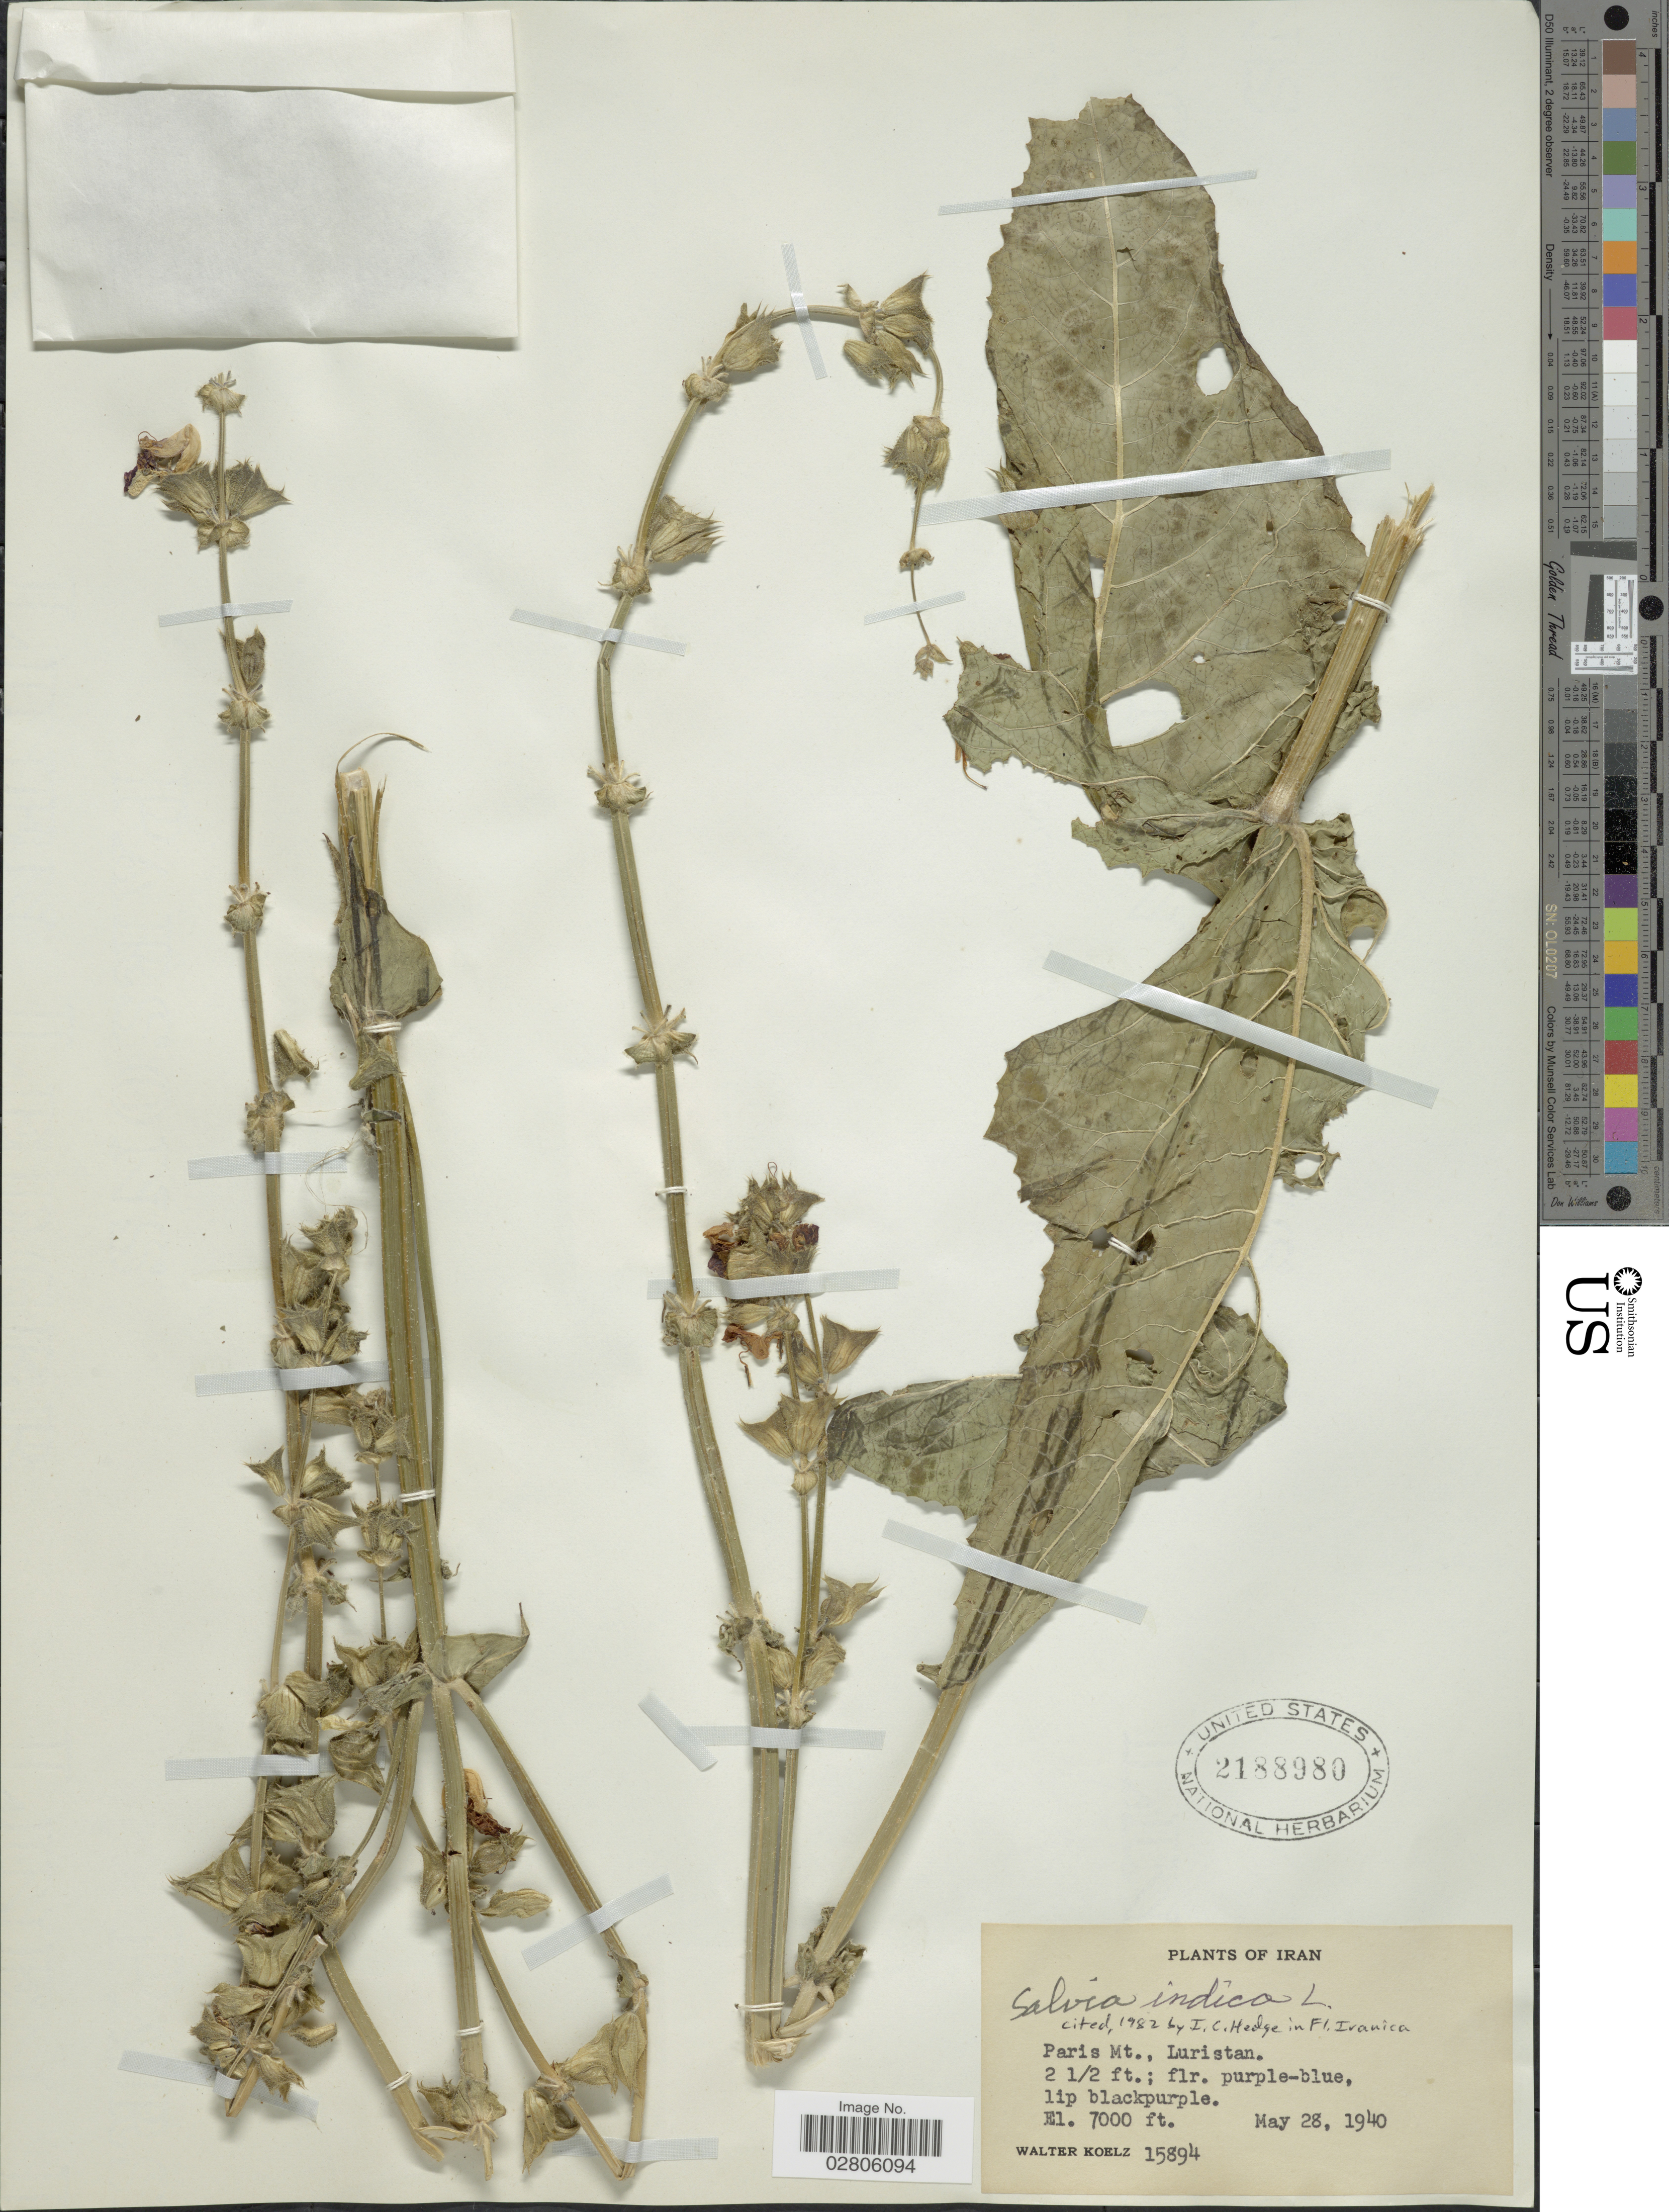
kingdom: Plantae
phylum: Tracheophyta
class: Magnoliopsida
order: Lamiales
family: Lamiaceae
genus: Salvia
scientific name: Salvia indica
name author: L.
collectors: W. N. Koelz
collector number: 15894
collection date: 1940-05-28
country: Iran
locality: Paris Mt., Luristan.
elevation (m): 2134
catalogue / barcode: US 2188980